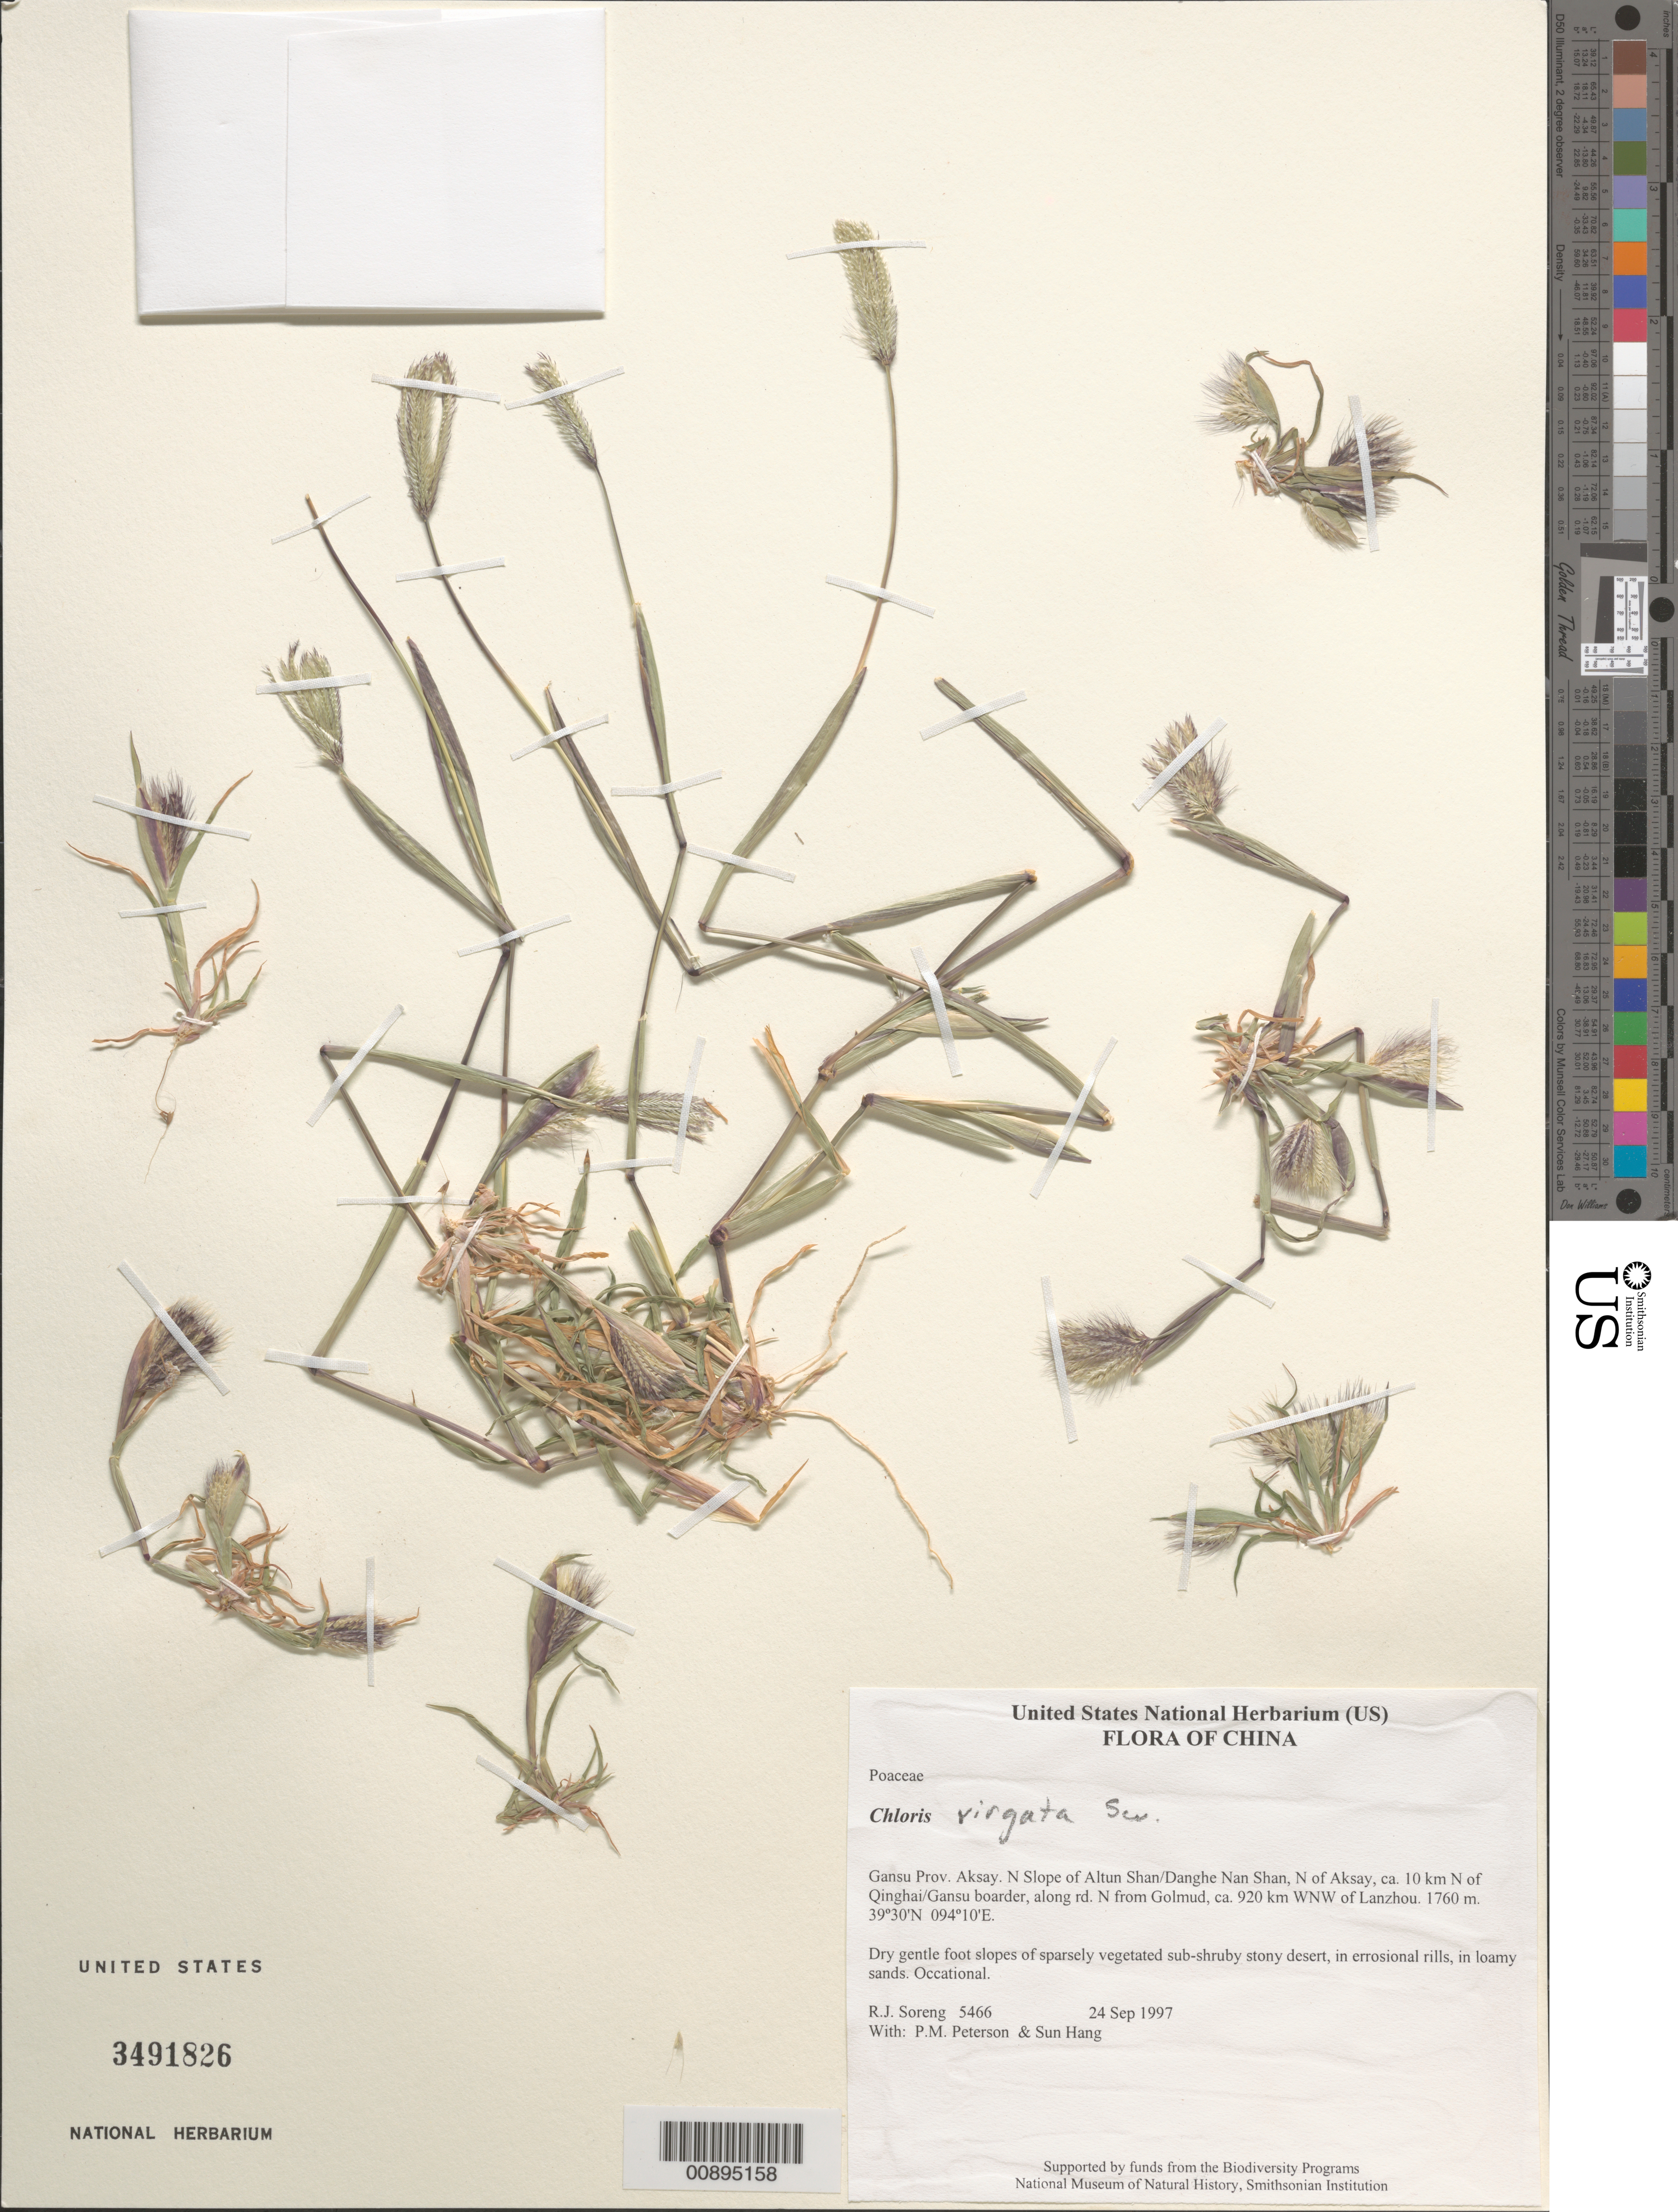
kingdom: Plantae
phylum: Tracheophyta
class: Liliopsida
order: Poales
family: Poaceae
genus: Chloris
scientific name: Chloris virgata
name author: Sw.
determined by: Soreng, Robert J., Research Associate (BOT), Smithsonian Institution - National Museum of Natural History (UNITED STATES)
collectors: R. J. Soreng, P. M. Peterson & Sun Hang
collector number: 5466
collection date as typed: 24 Sep 1997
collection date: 1997-09-24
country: China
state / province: Gansu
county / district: Aksay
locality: N Slope of Altun Shan/Danghe Nan Shan, N of Aksay, ca. 10 km N of Qinghai/Gansu boarder, along rd. N from Golmud, ca. 920 km WNW of Lanzhou.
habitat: Dry gentle foot slopes of sparsely vegetated sub-shruby stony desert, in errosional rills, in loamy sands.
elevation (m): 1760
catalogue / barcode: US 3491826